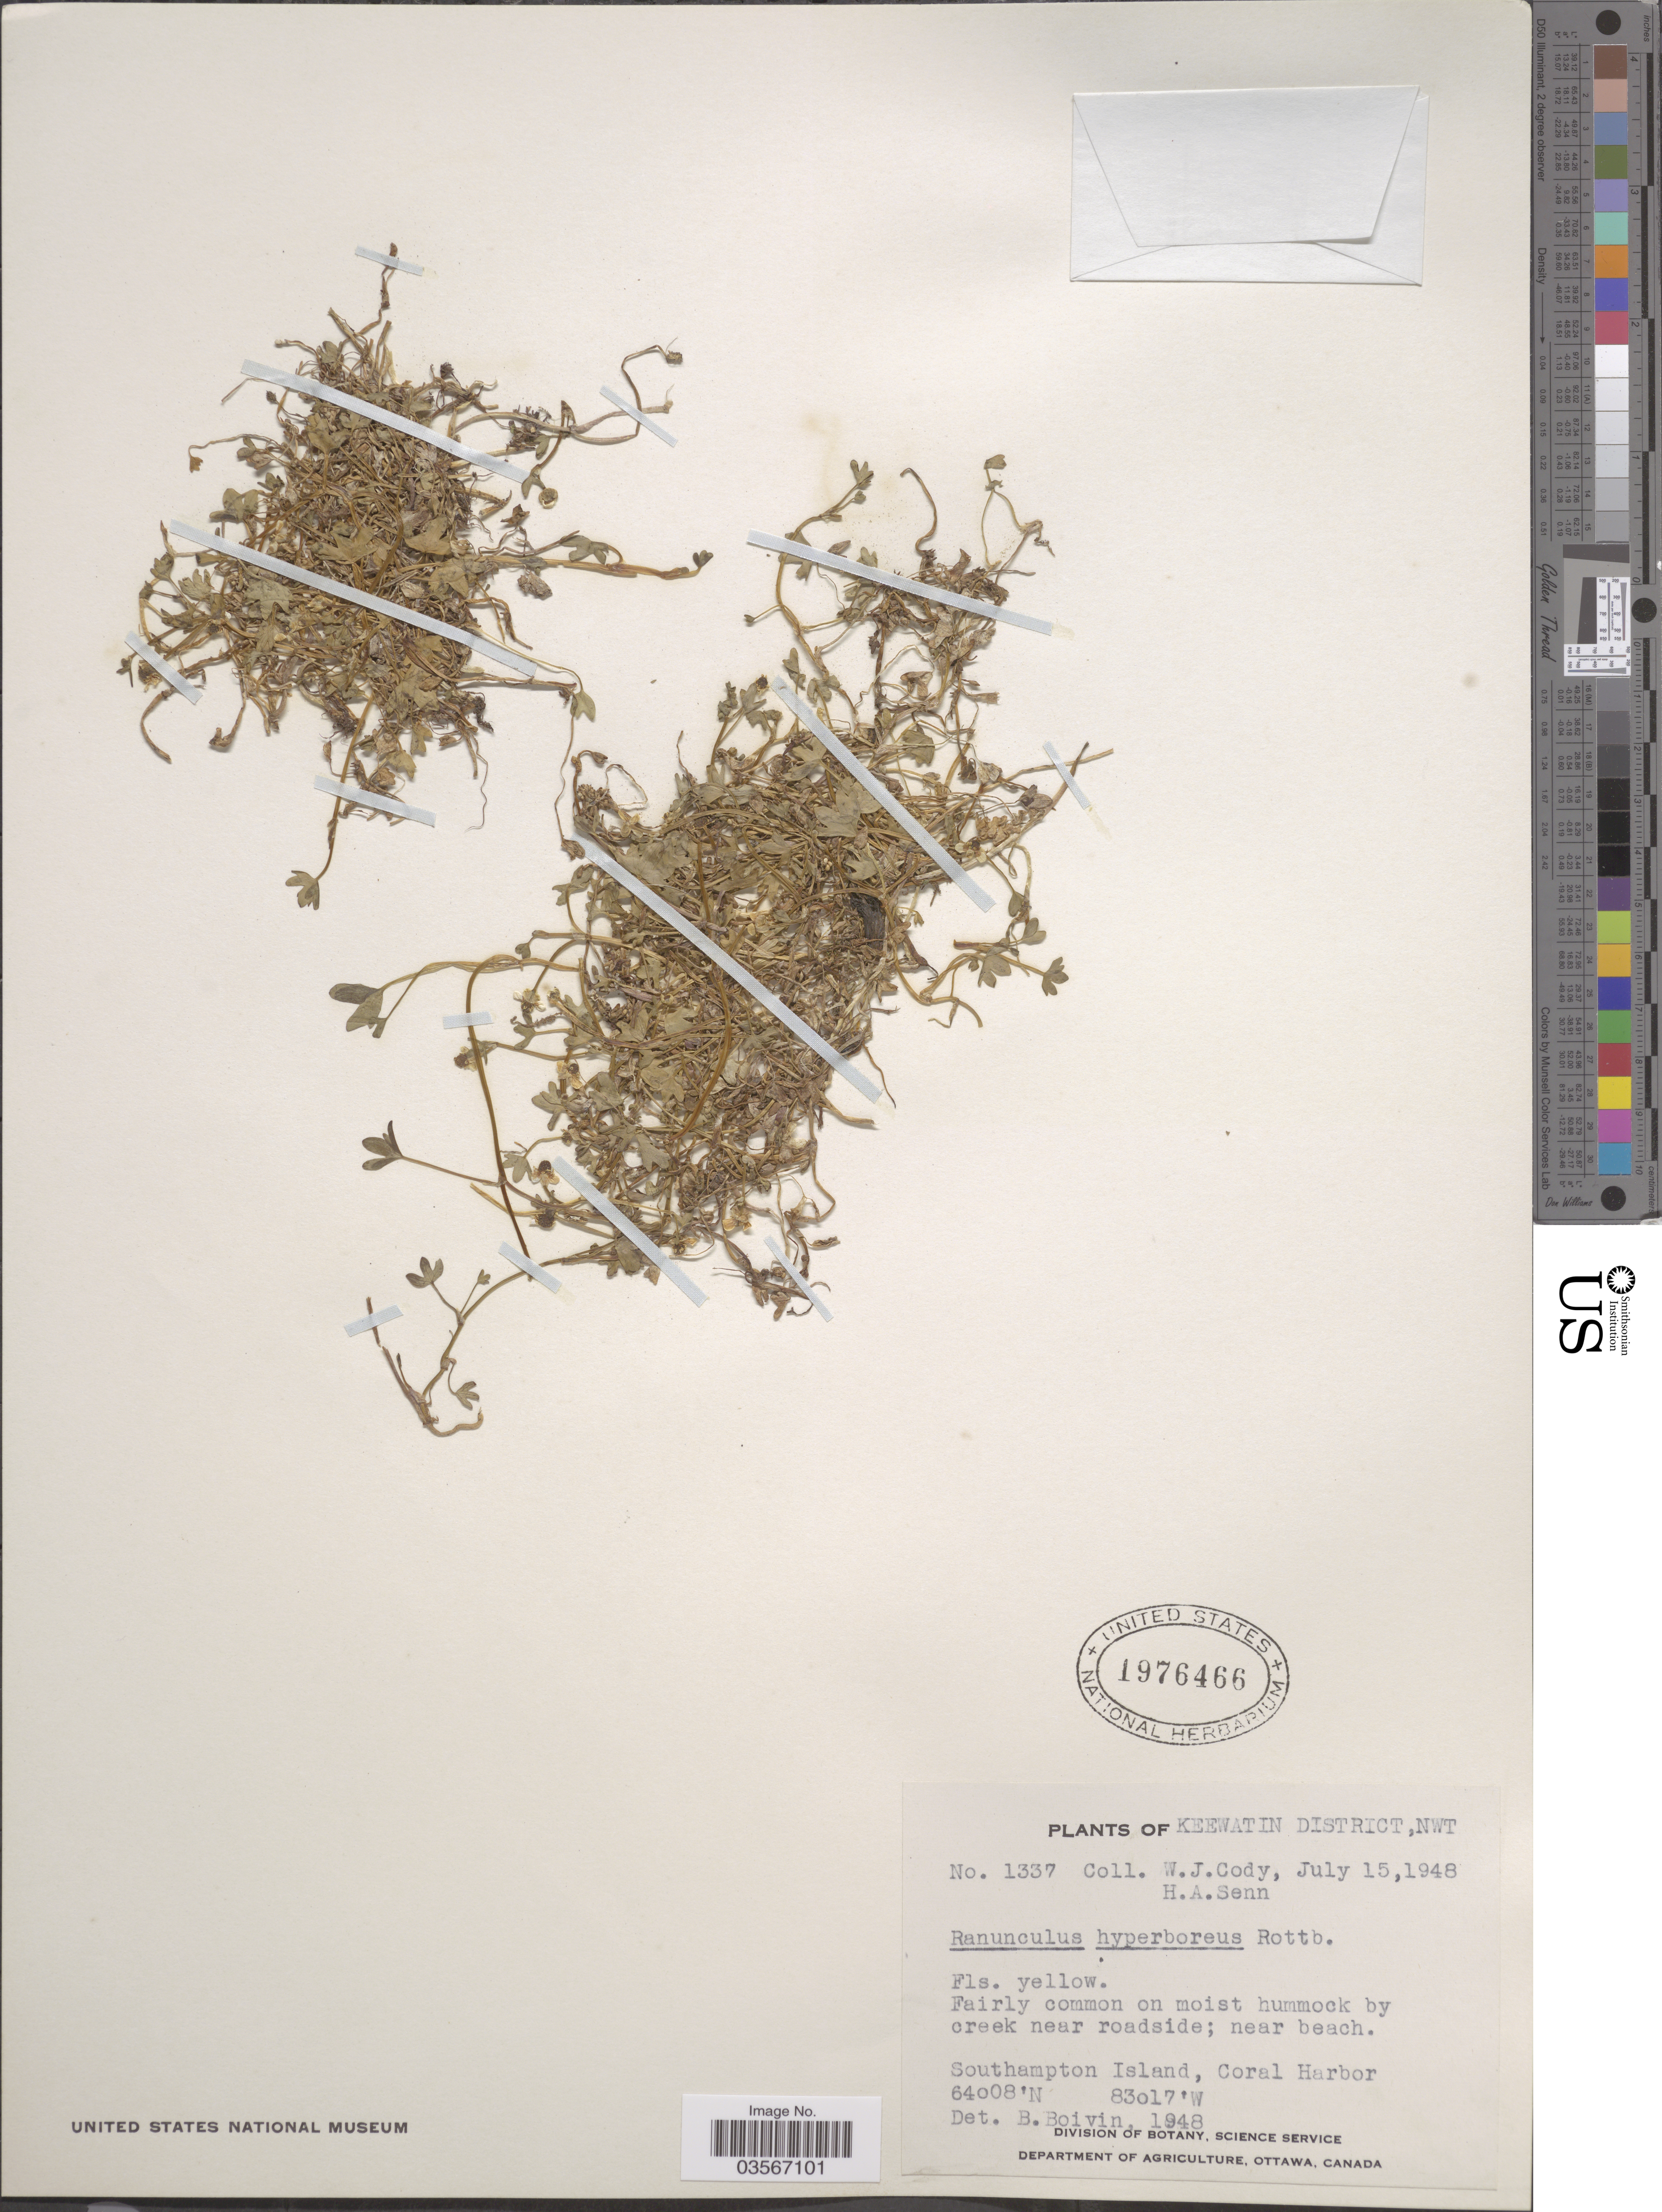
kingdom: Plantae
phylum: Tracheophyta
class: Magnoliopsida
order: Ranunculales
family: Ranunculaceae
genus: Ranunculus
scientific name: Ranunculus hyperboreus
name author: Rottb.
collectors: W. Cody & H. Senn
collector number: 1337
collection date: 1948-07-15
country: Canada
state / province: Northwest Territories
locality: Keewatin District, Fairly common on moist hummock by creek near roadside; near beach. Southampton Island, Coral Harbor.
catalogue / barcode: US 1976466